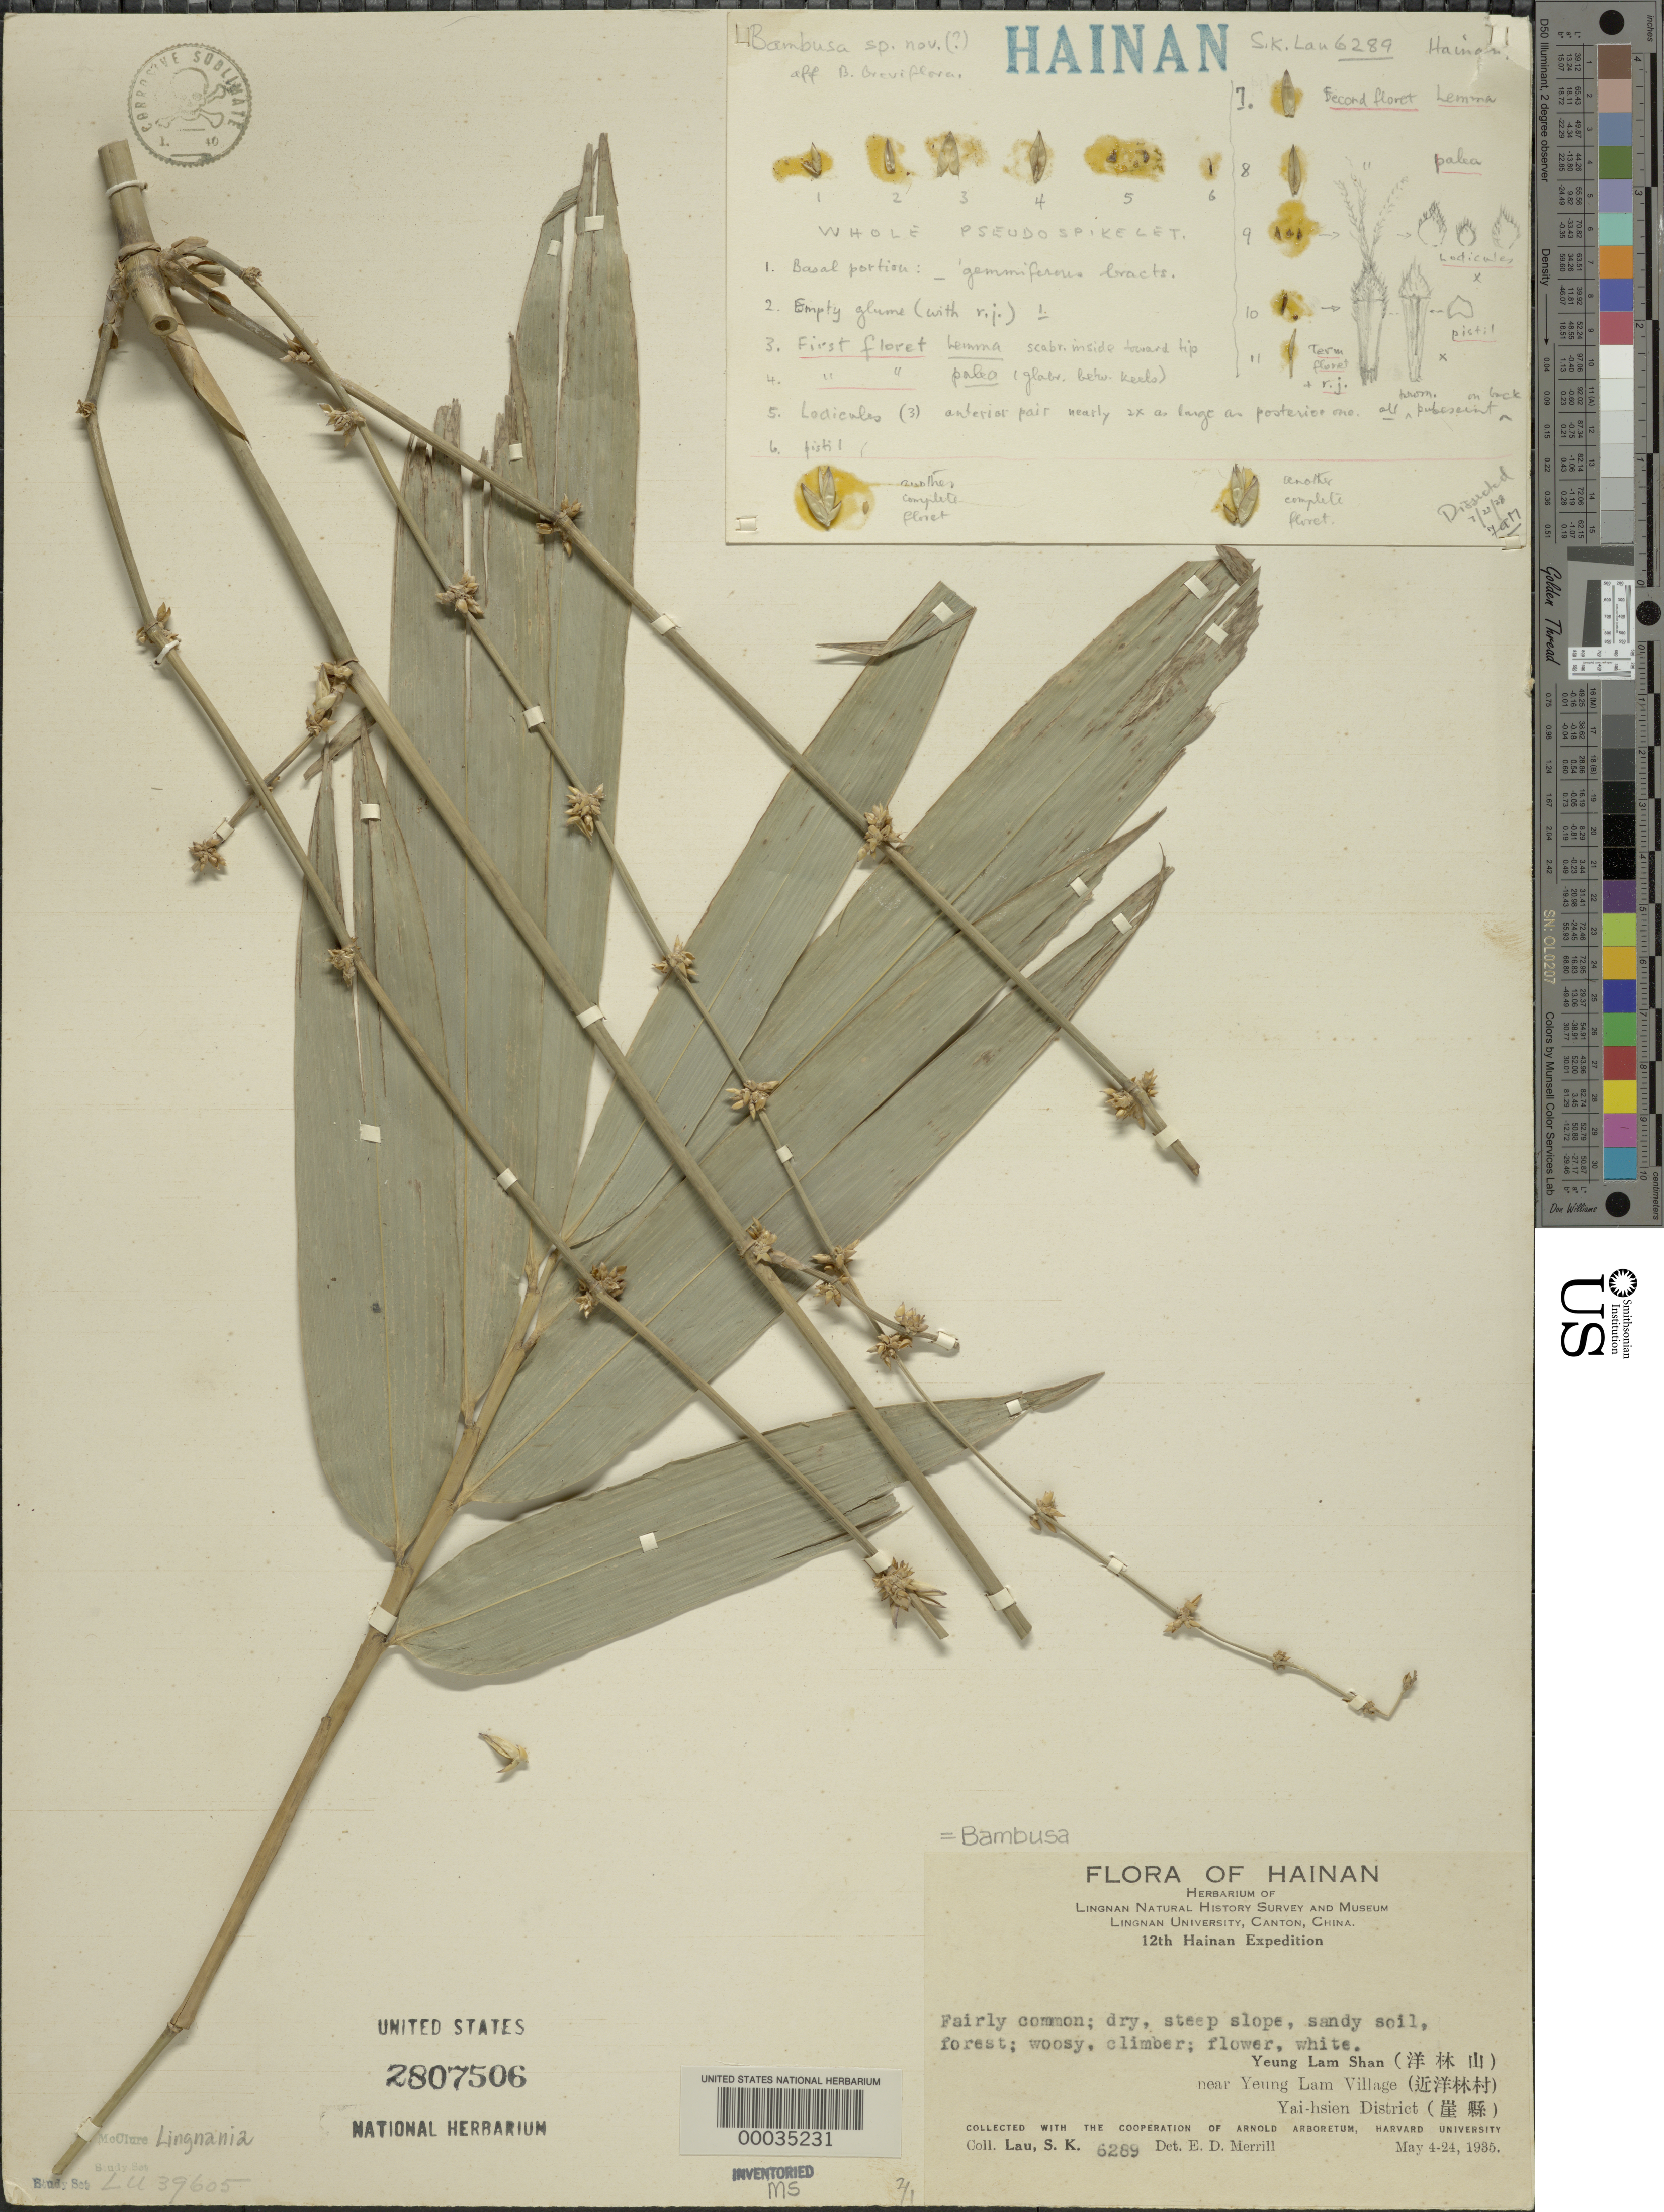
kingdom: Plantae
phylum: Tracheophyta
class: Liliopsida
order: Poales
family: Poaceae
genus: Bambusa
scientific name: Bambusa sp.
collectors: S. K. Lau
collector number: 6289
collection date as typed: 04 May 1935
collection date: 1935-05-04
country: China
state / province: Hainan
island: Hainan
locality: Yai-hsien, yeung lam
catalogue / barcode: US 2807506